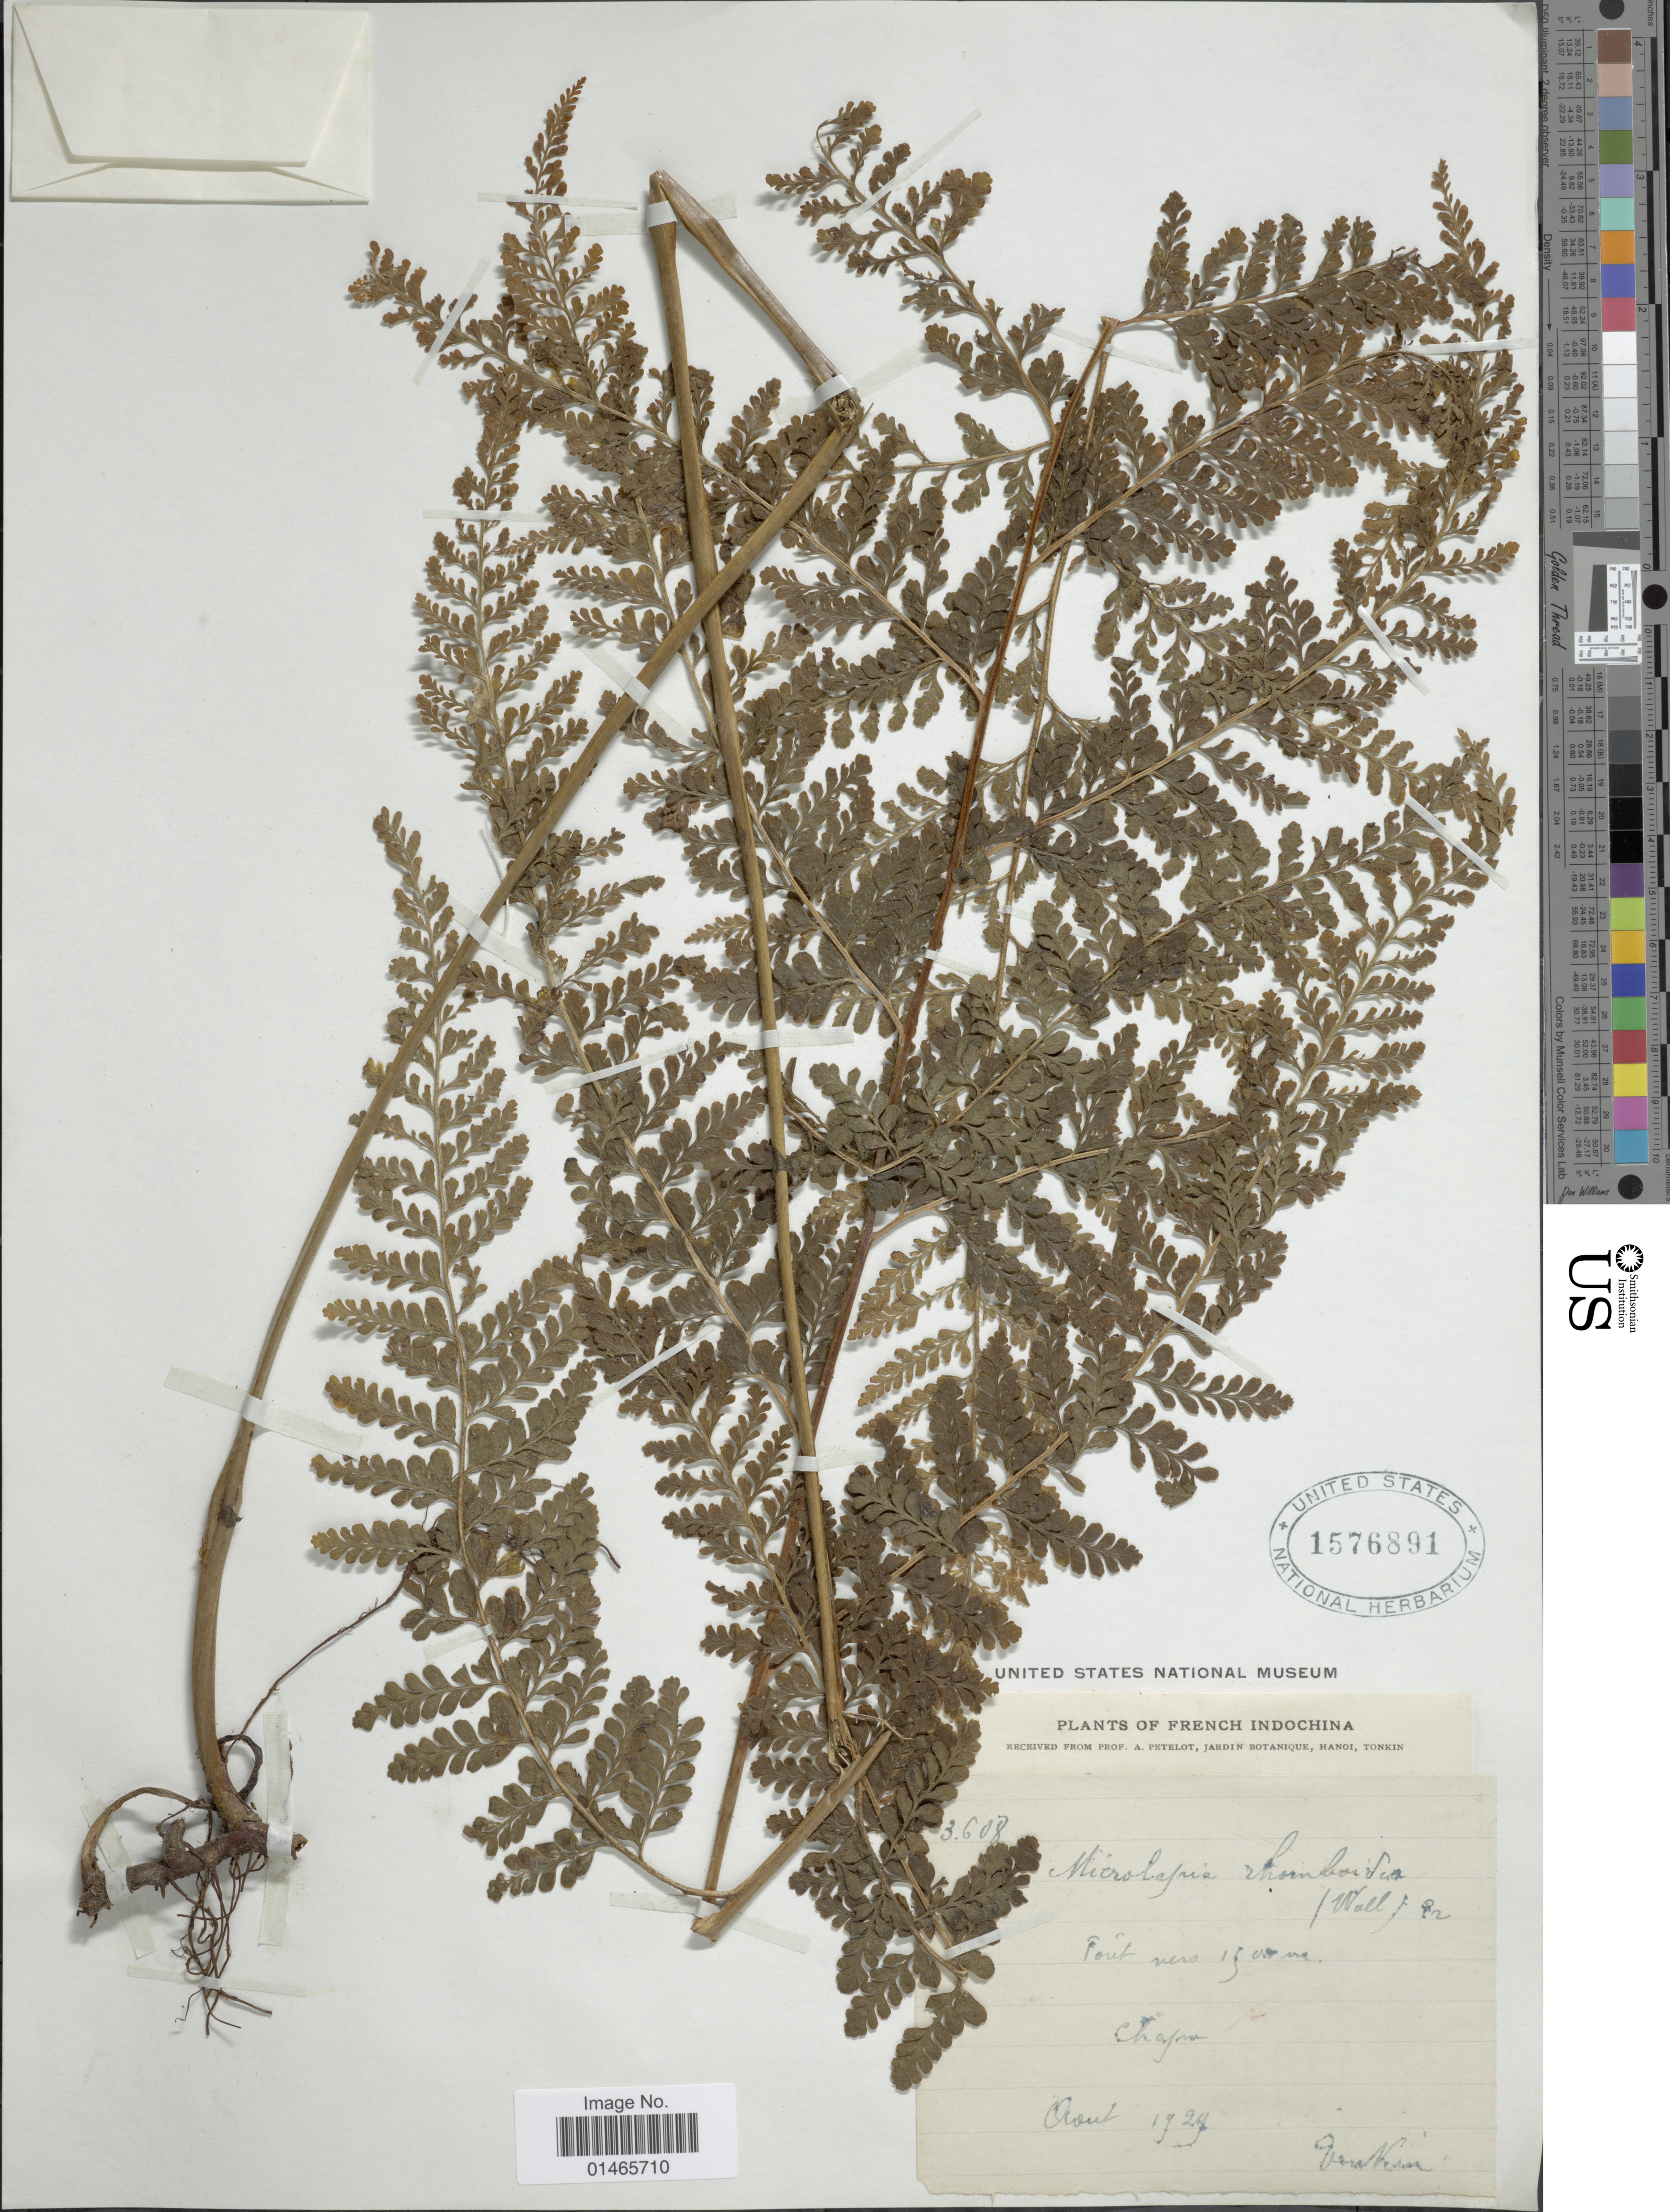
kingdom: Plantae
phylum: Tracheophyta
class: Polypodiopsida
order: Polypodiales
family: Dennstaedtiaceae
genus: Microlepia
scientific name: Microlepia rhomboidea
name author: (Wall. ex Kunze) Prantl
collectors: A. Petelot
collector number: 3608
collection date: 1929-10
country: Vietnam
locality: Tonkin. French Indochina, Chapa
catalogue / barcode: US 1576891